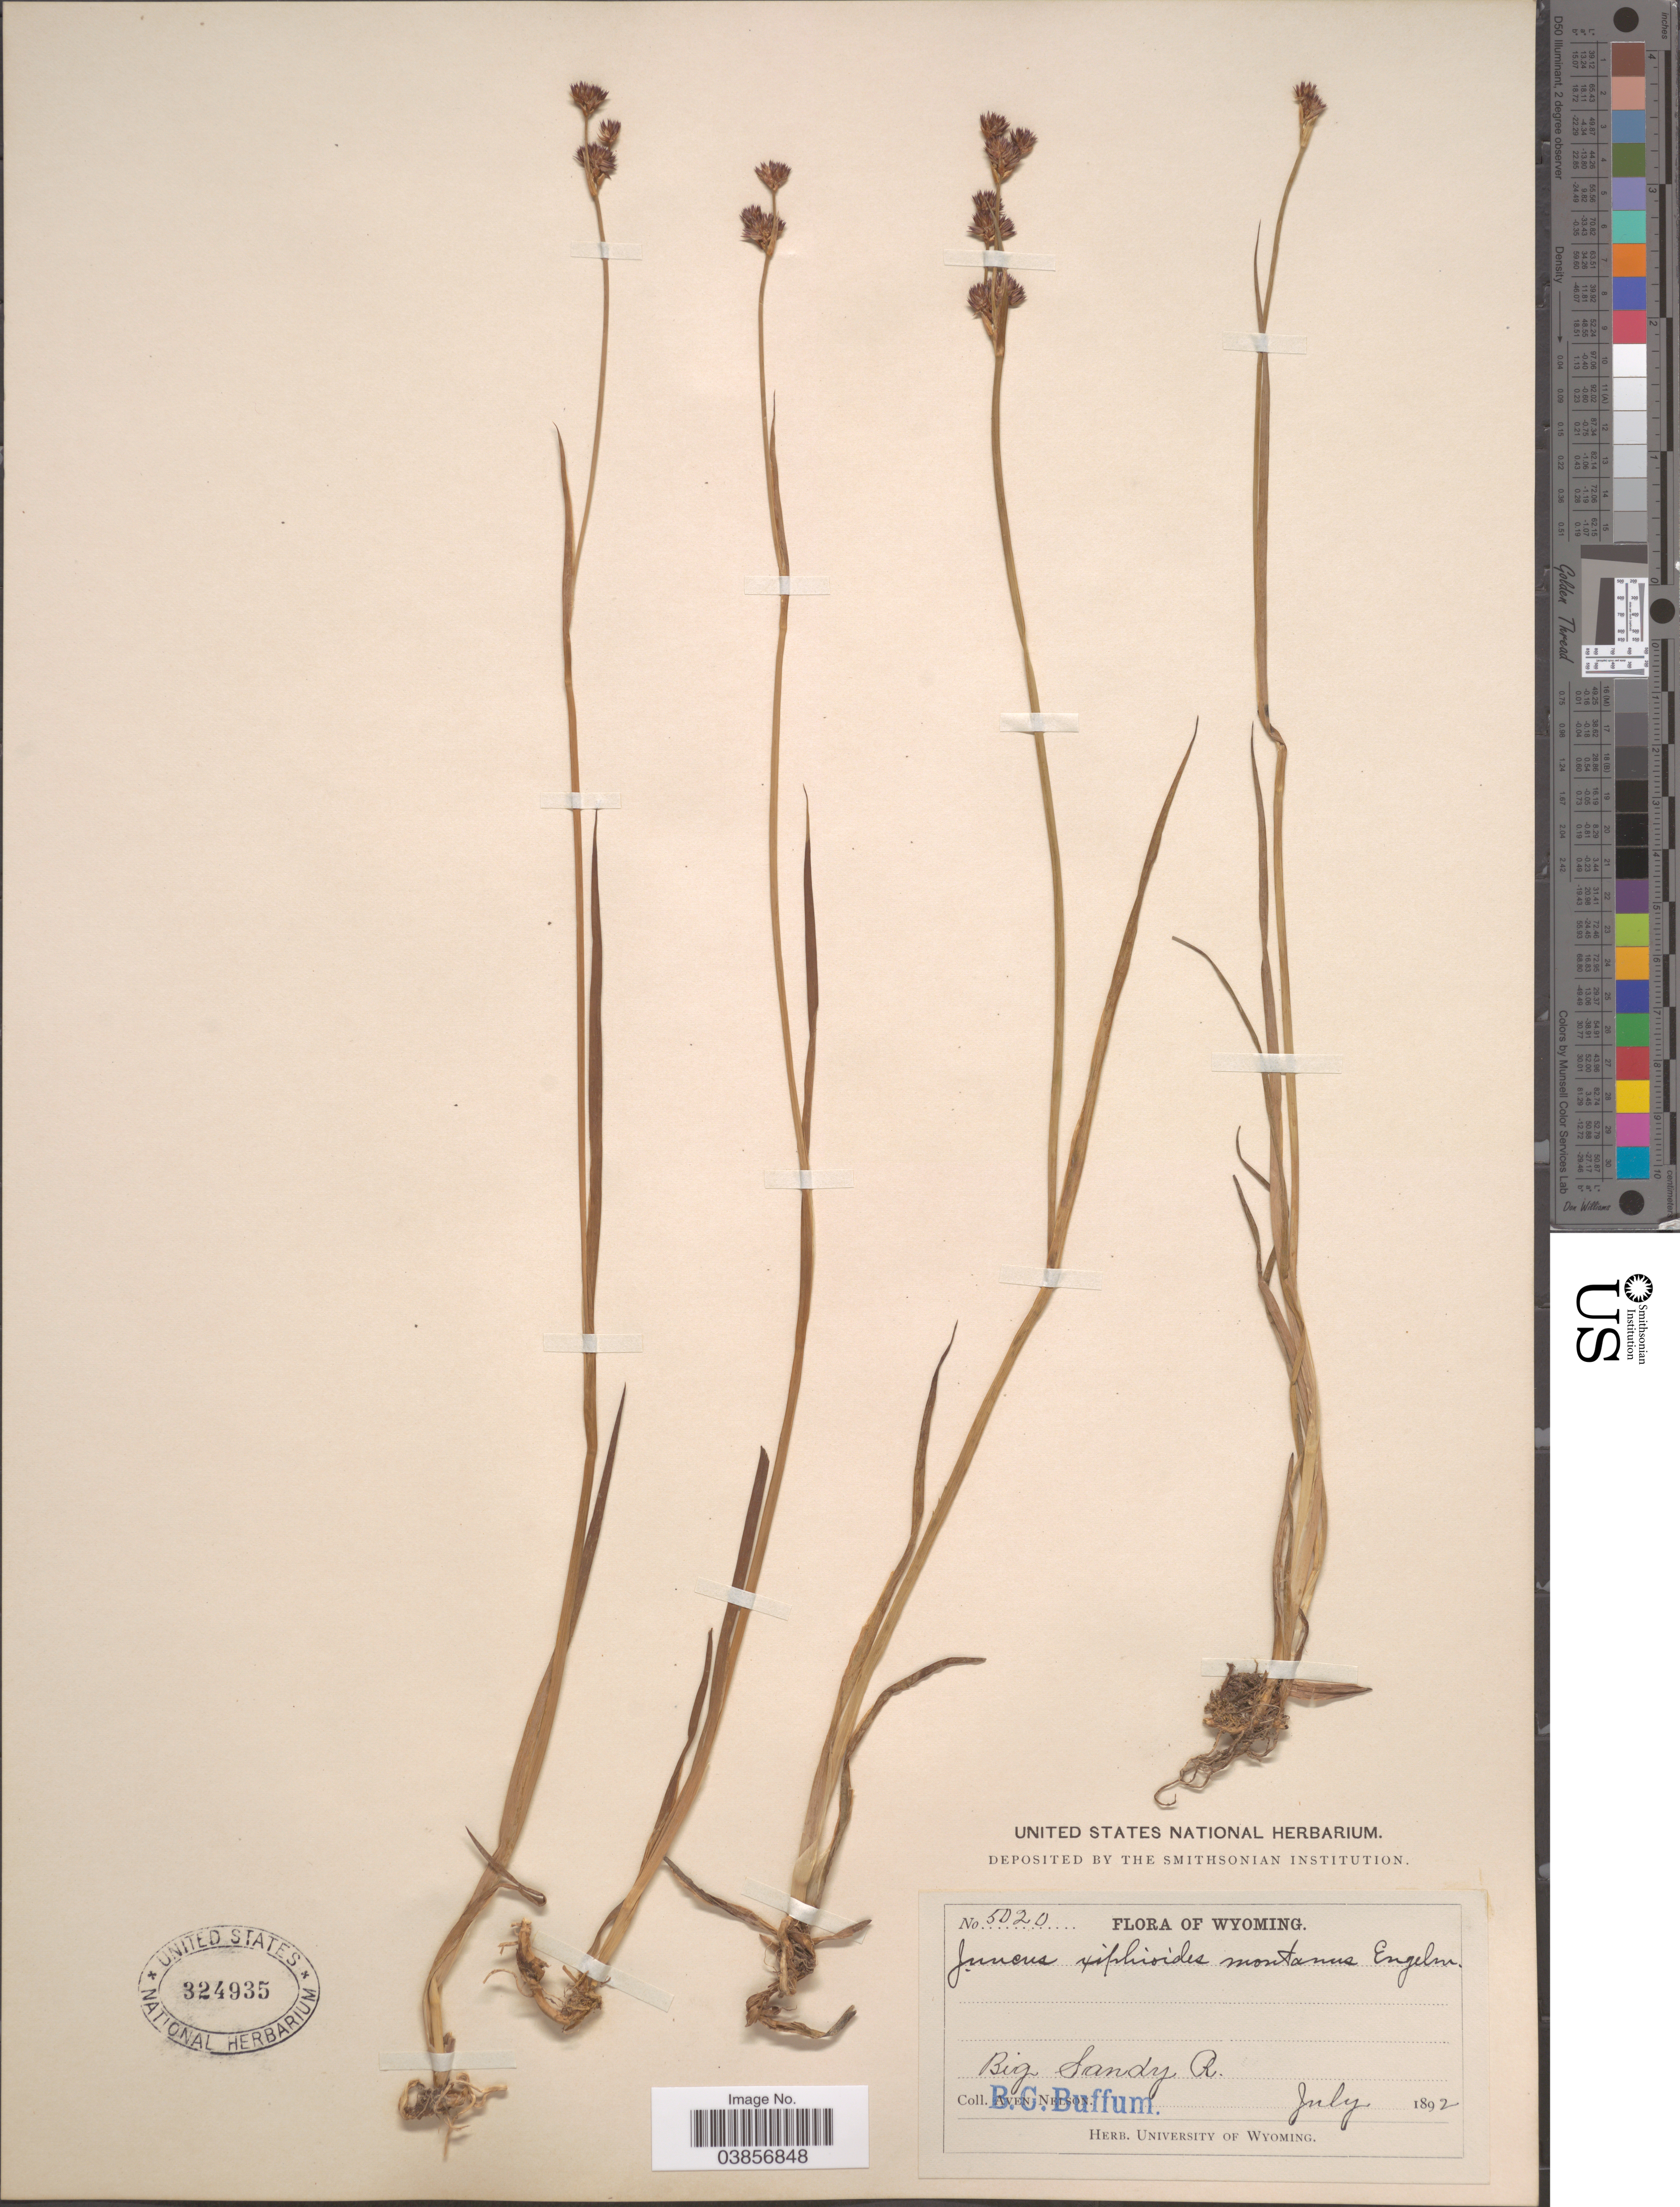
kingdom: Plantae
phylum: Tracheophyta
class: Liliopsida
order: Poales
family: Juncaceae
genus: Juncus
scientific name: Juncus saximontanus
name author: A. Nelson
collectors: B. Buffum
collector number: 5020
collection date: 1892-07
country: United States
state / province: Wyoming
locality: Big Sandy R.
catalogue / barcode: US 324935